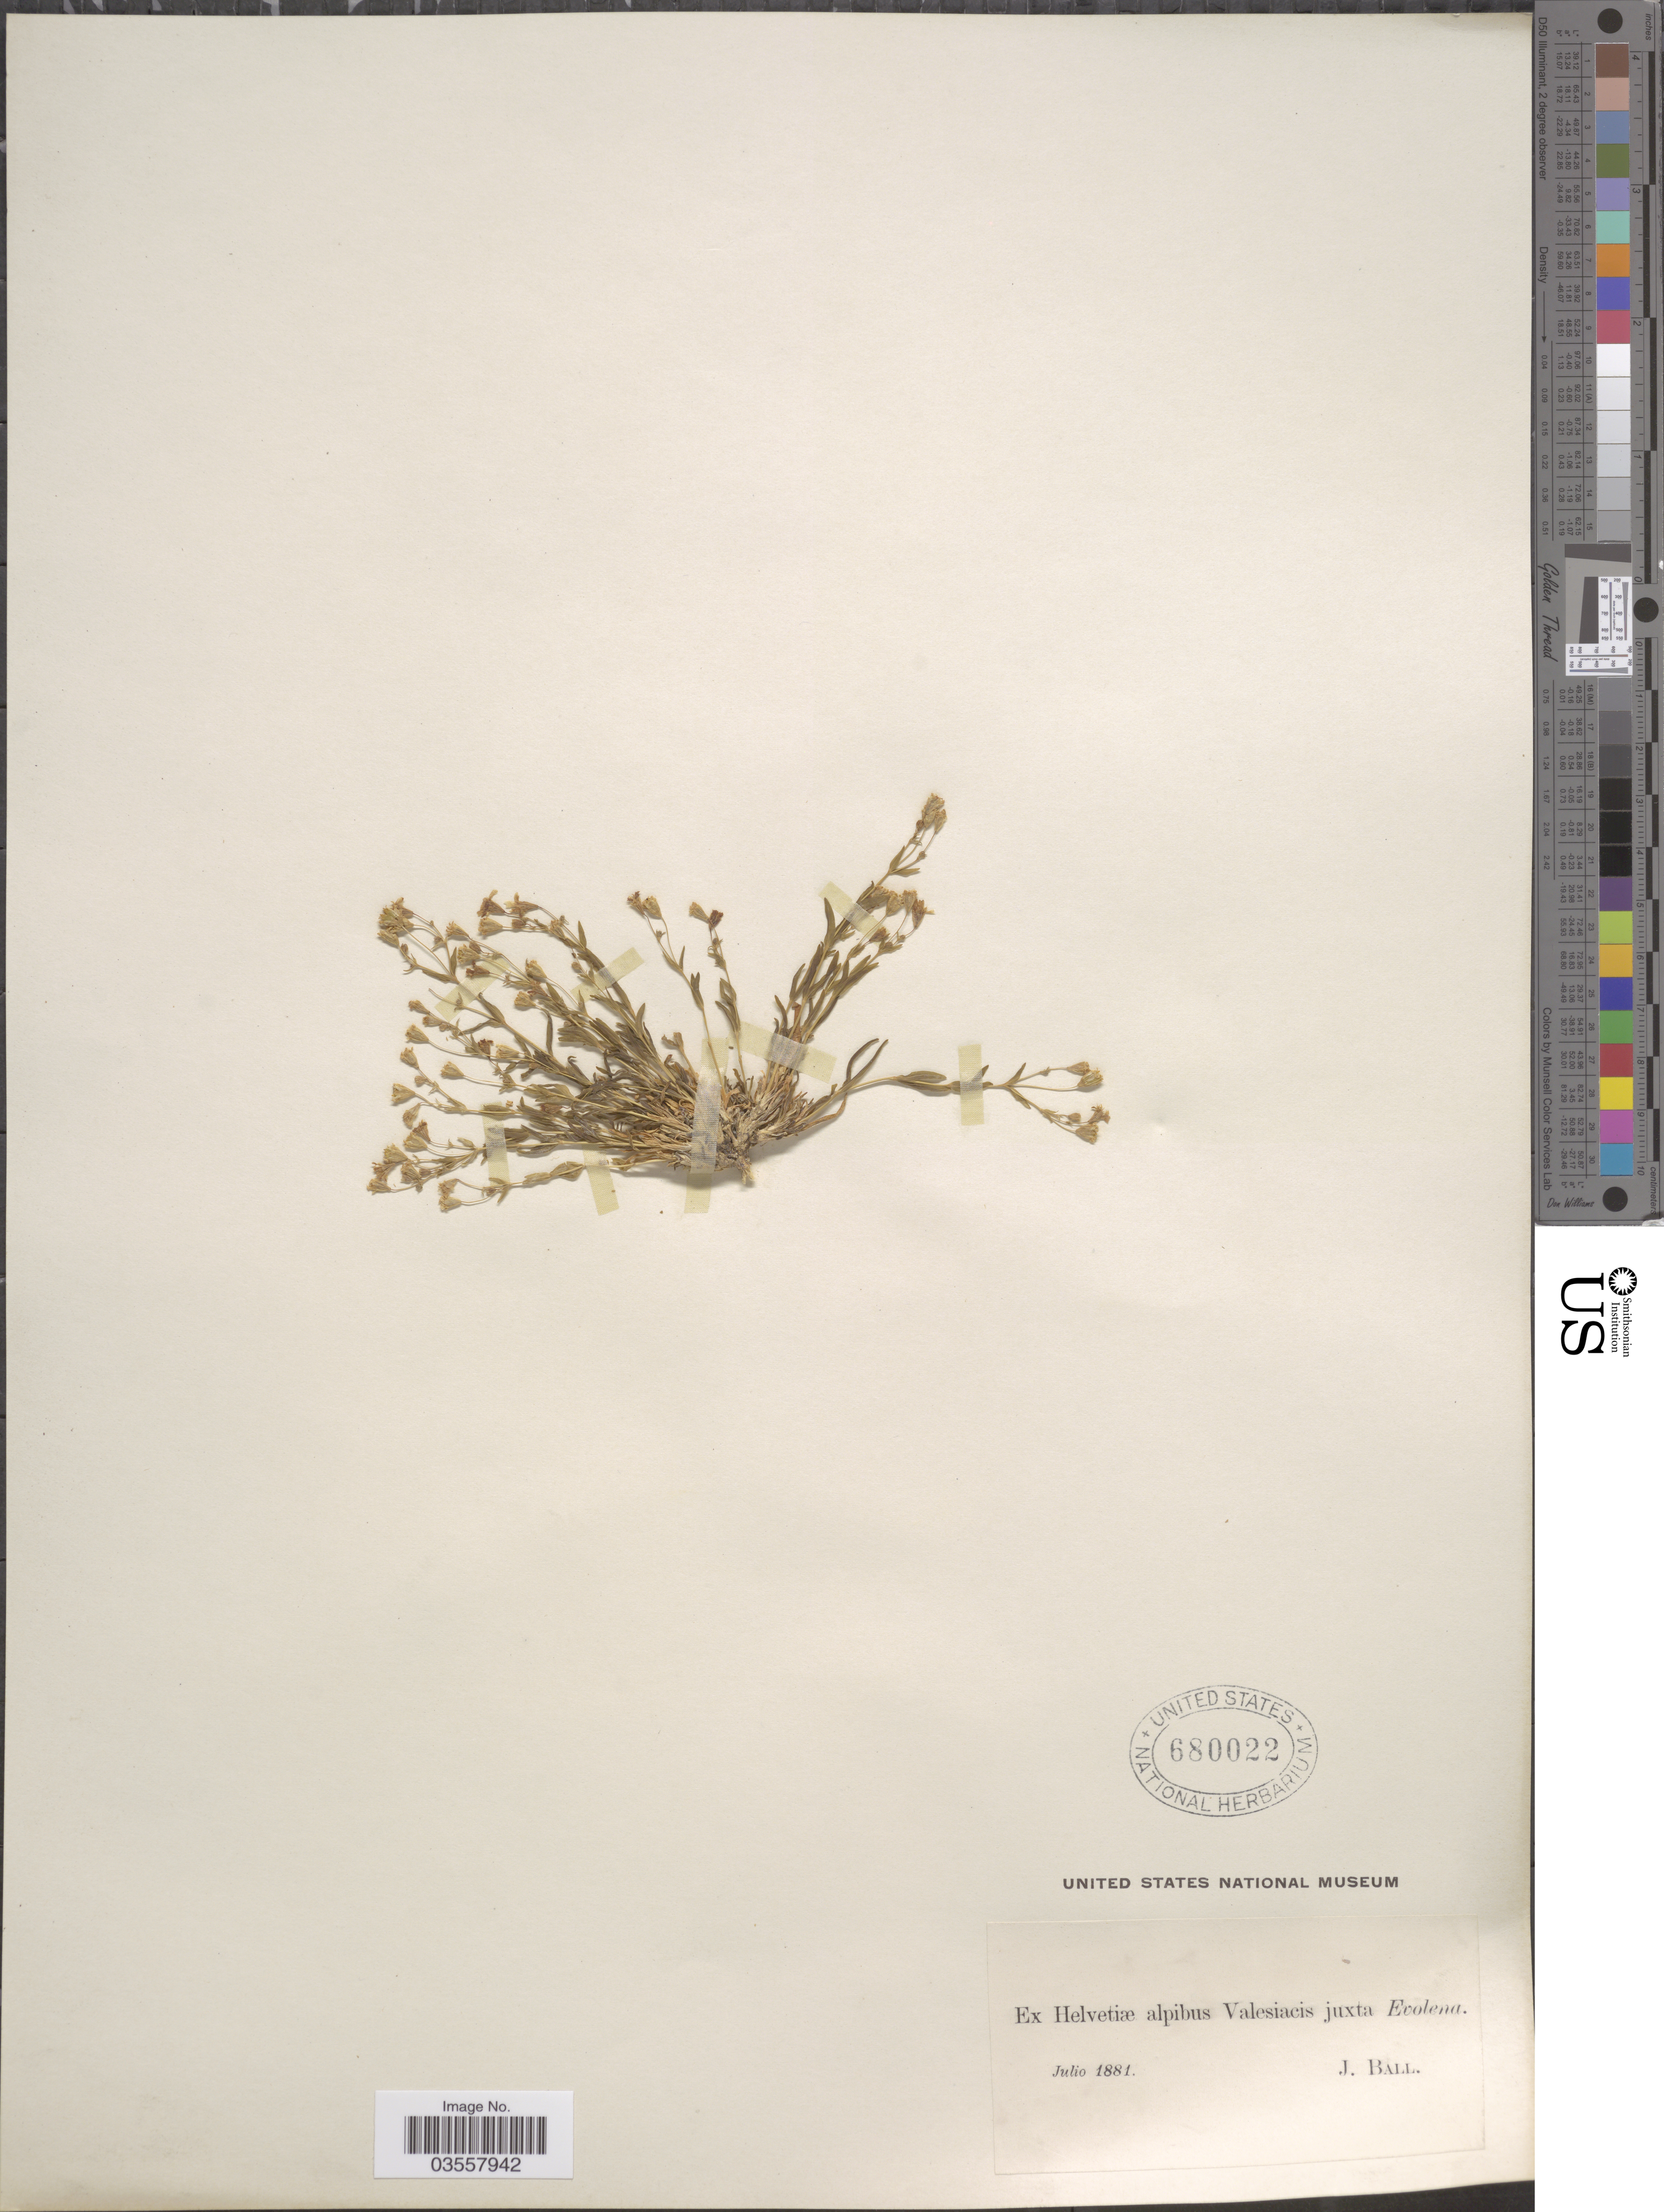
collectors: J. Ball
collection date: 1881-07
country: Switzerland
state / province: Valais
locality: Ex Helvetiæ alpibus Valesiacis juxta Evolena.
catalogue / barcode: US 680022